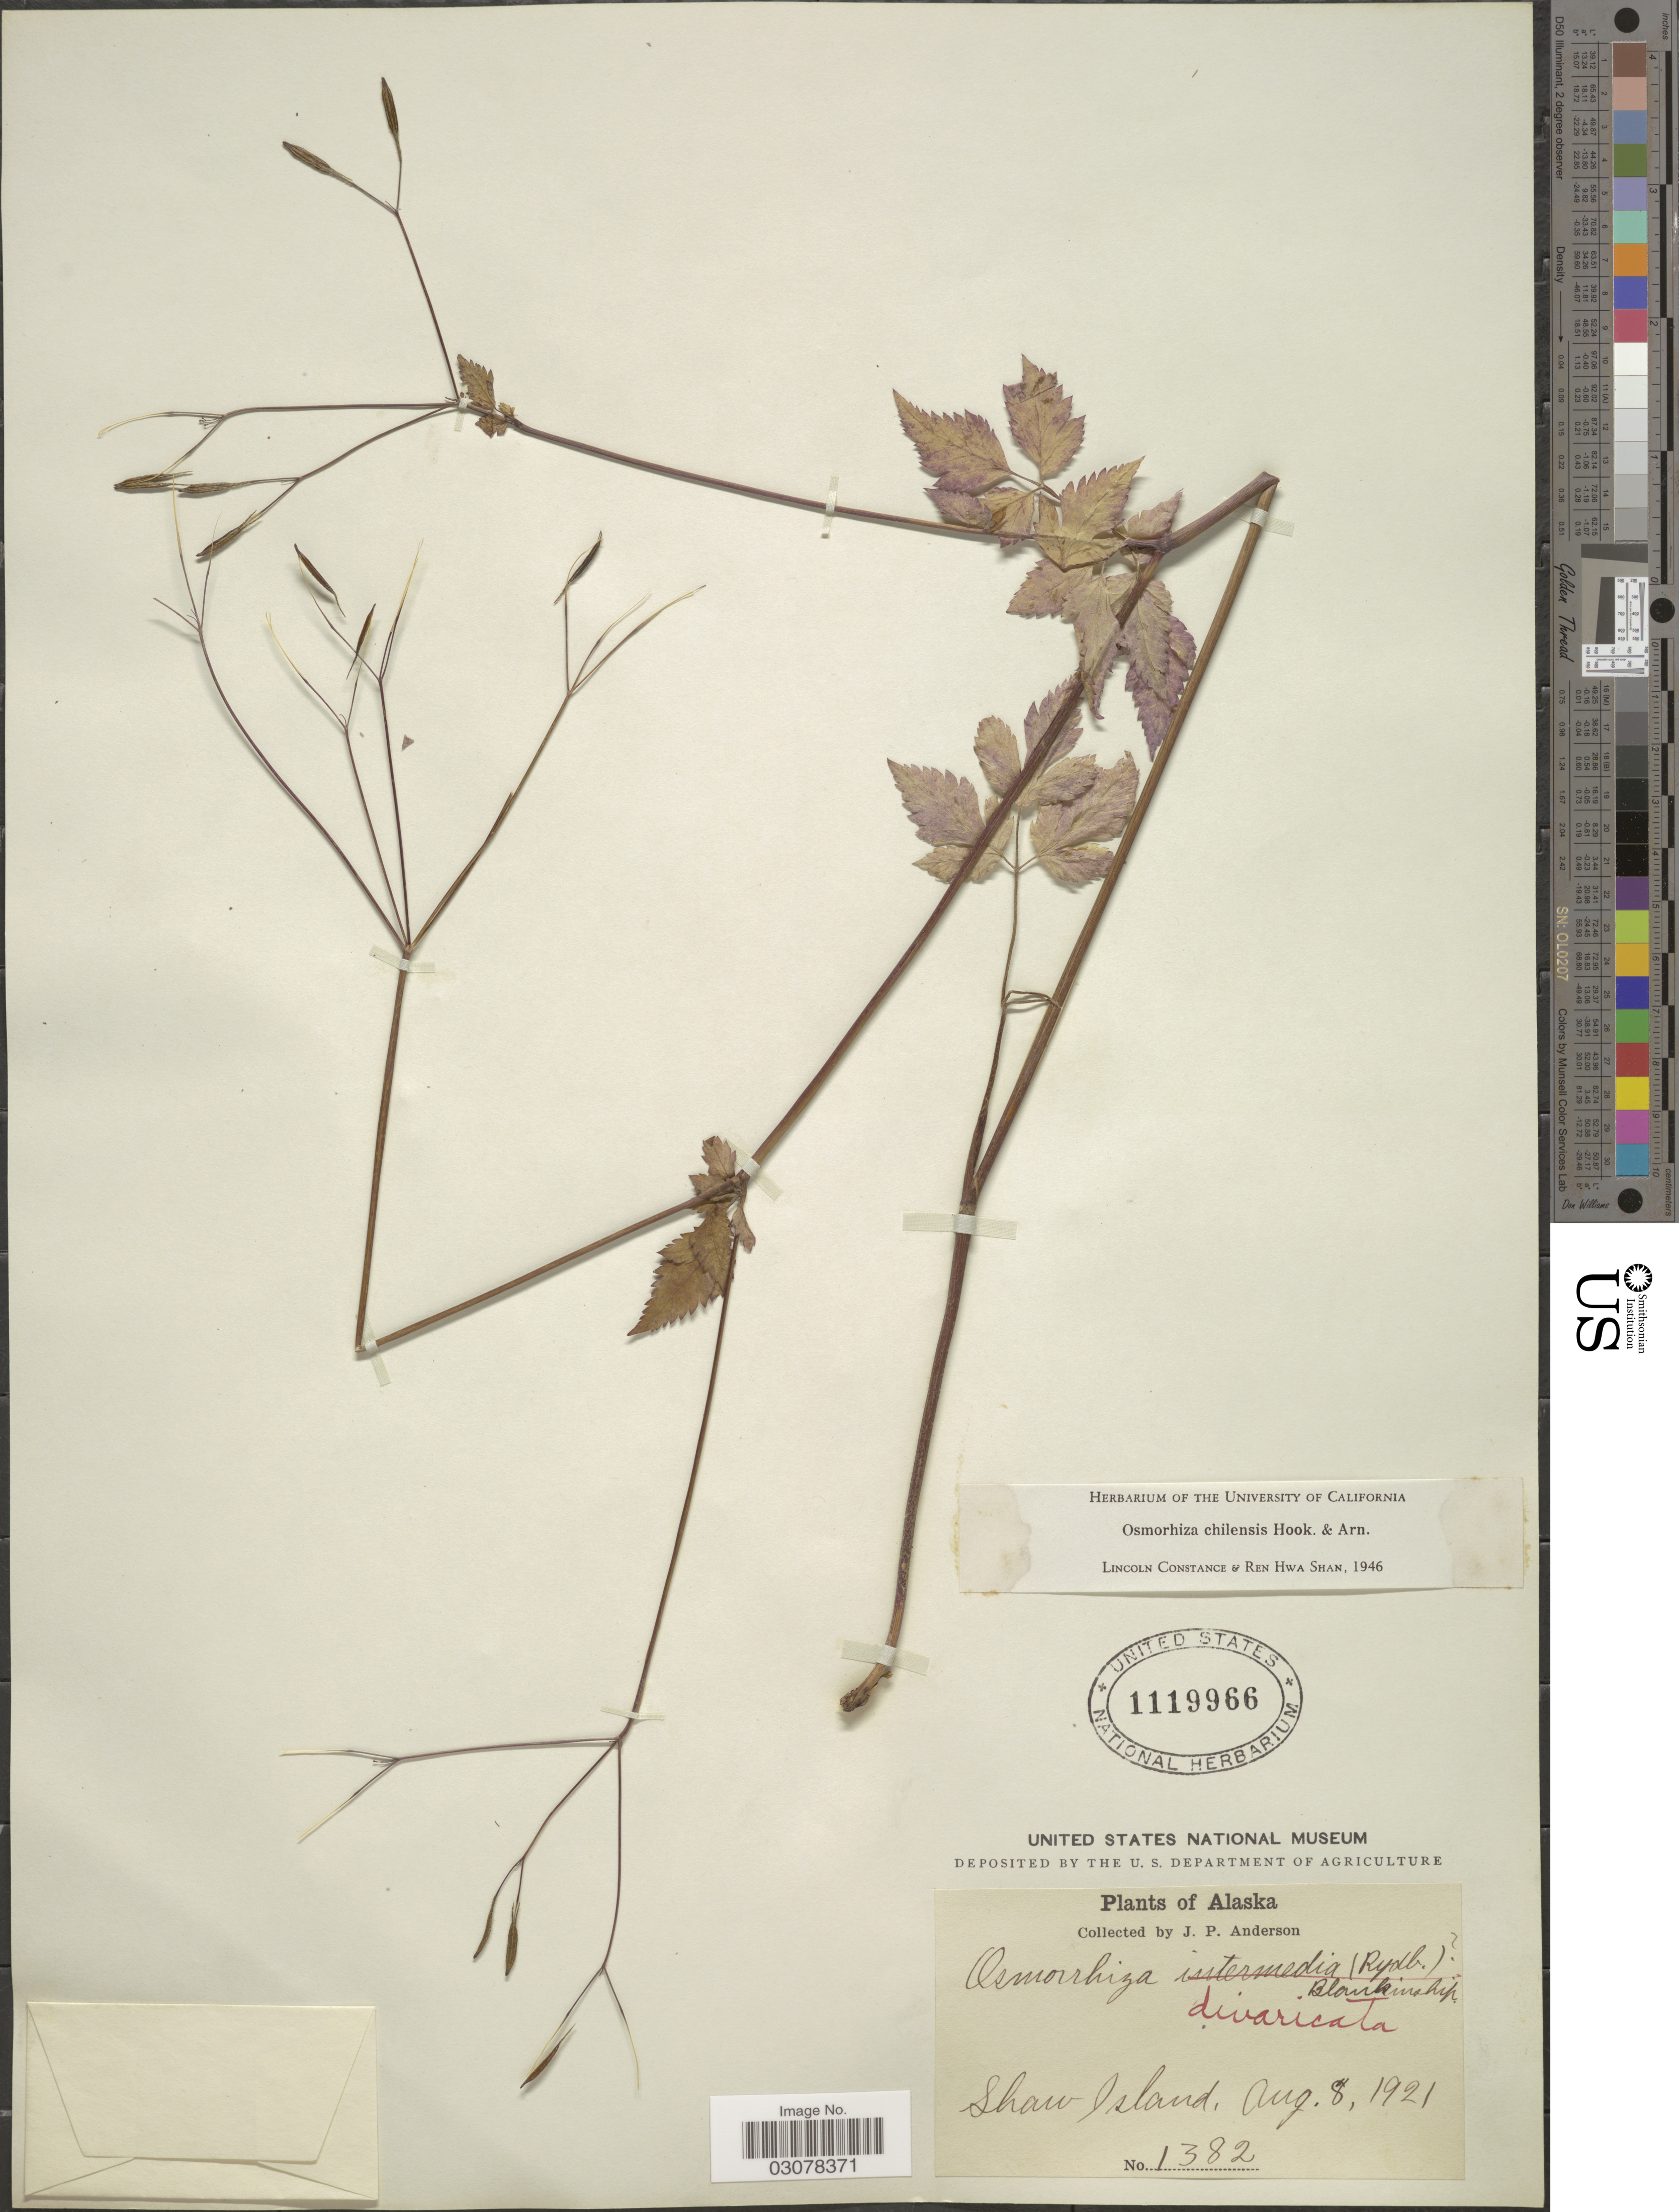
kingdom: Plantae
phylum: Tracheophyta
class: Magnoliopsida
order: Apiales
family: Apiaceae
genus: Osmorhiza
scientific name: Osmorhiza chilensis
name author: Hook. & Arn.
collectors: J. P. Anderson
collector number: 1382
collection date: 1921-08-08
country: United States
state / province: Alaska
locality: Shaw Island.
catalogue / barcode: US 1119966